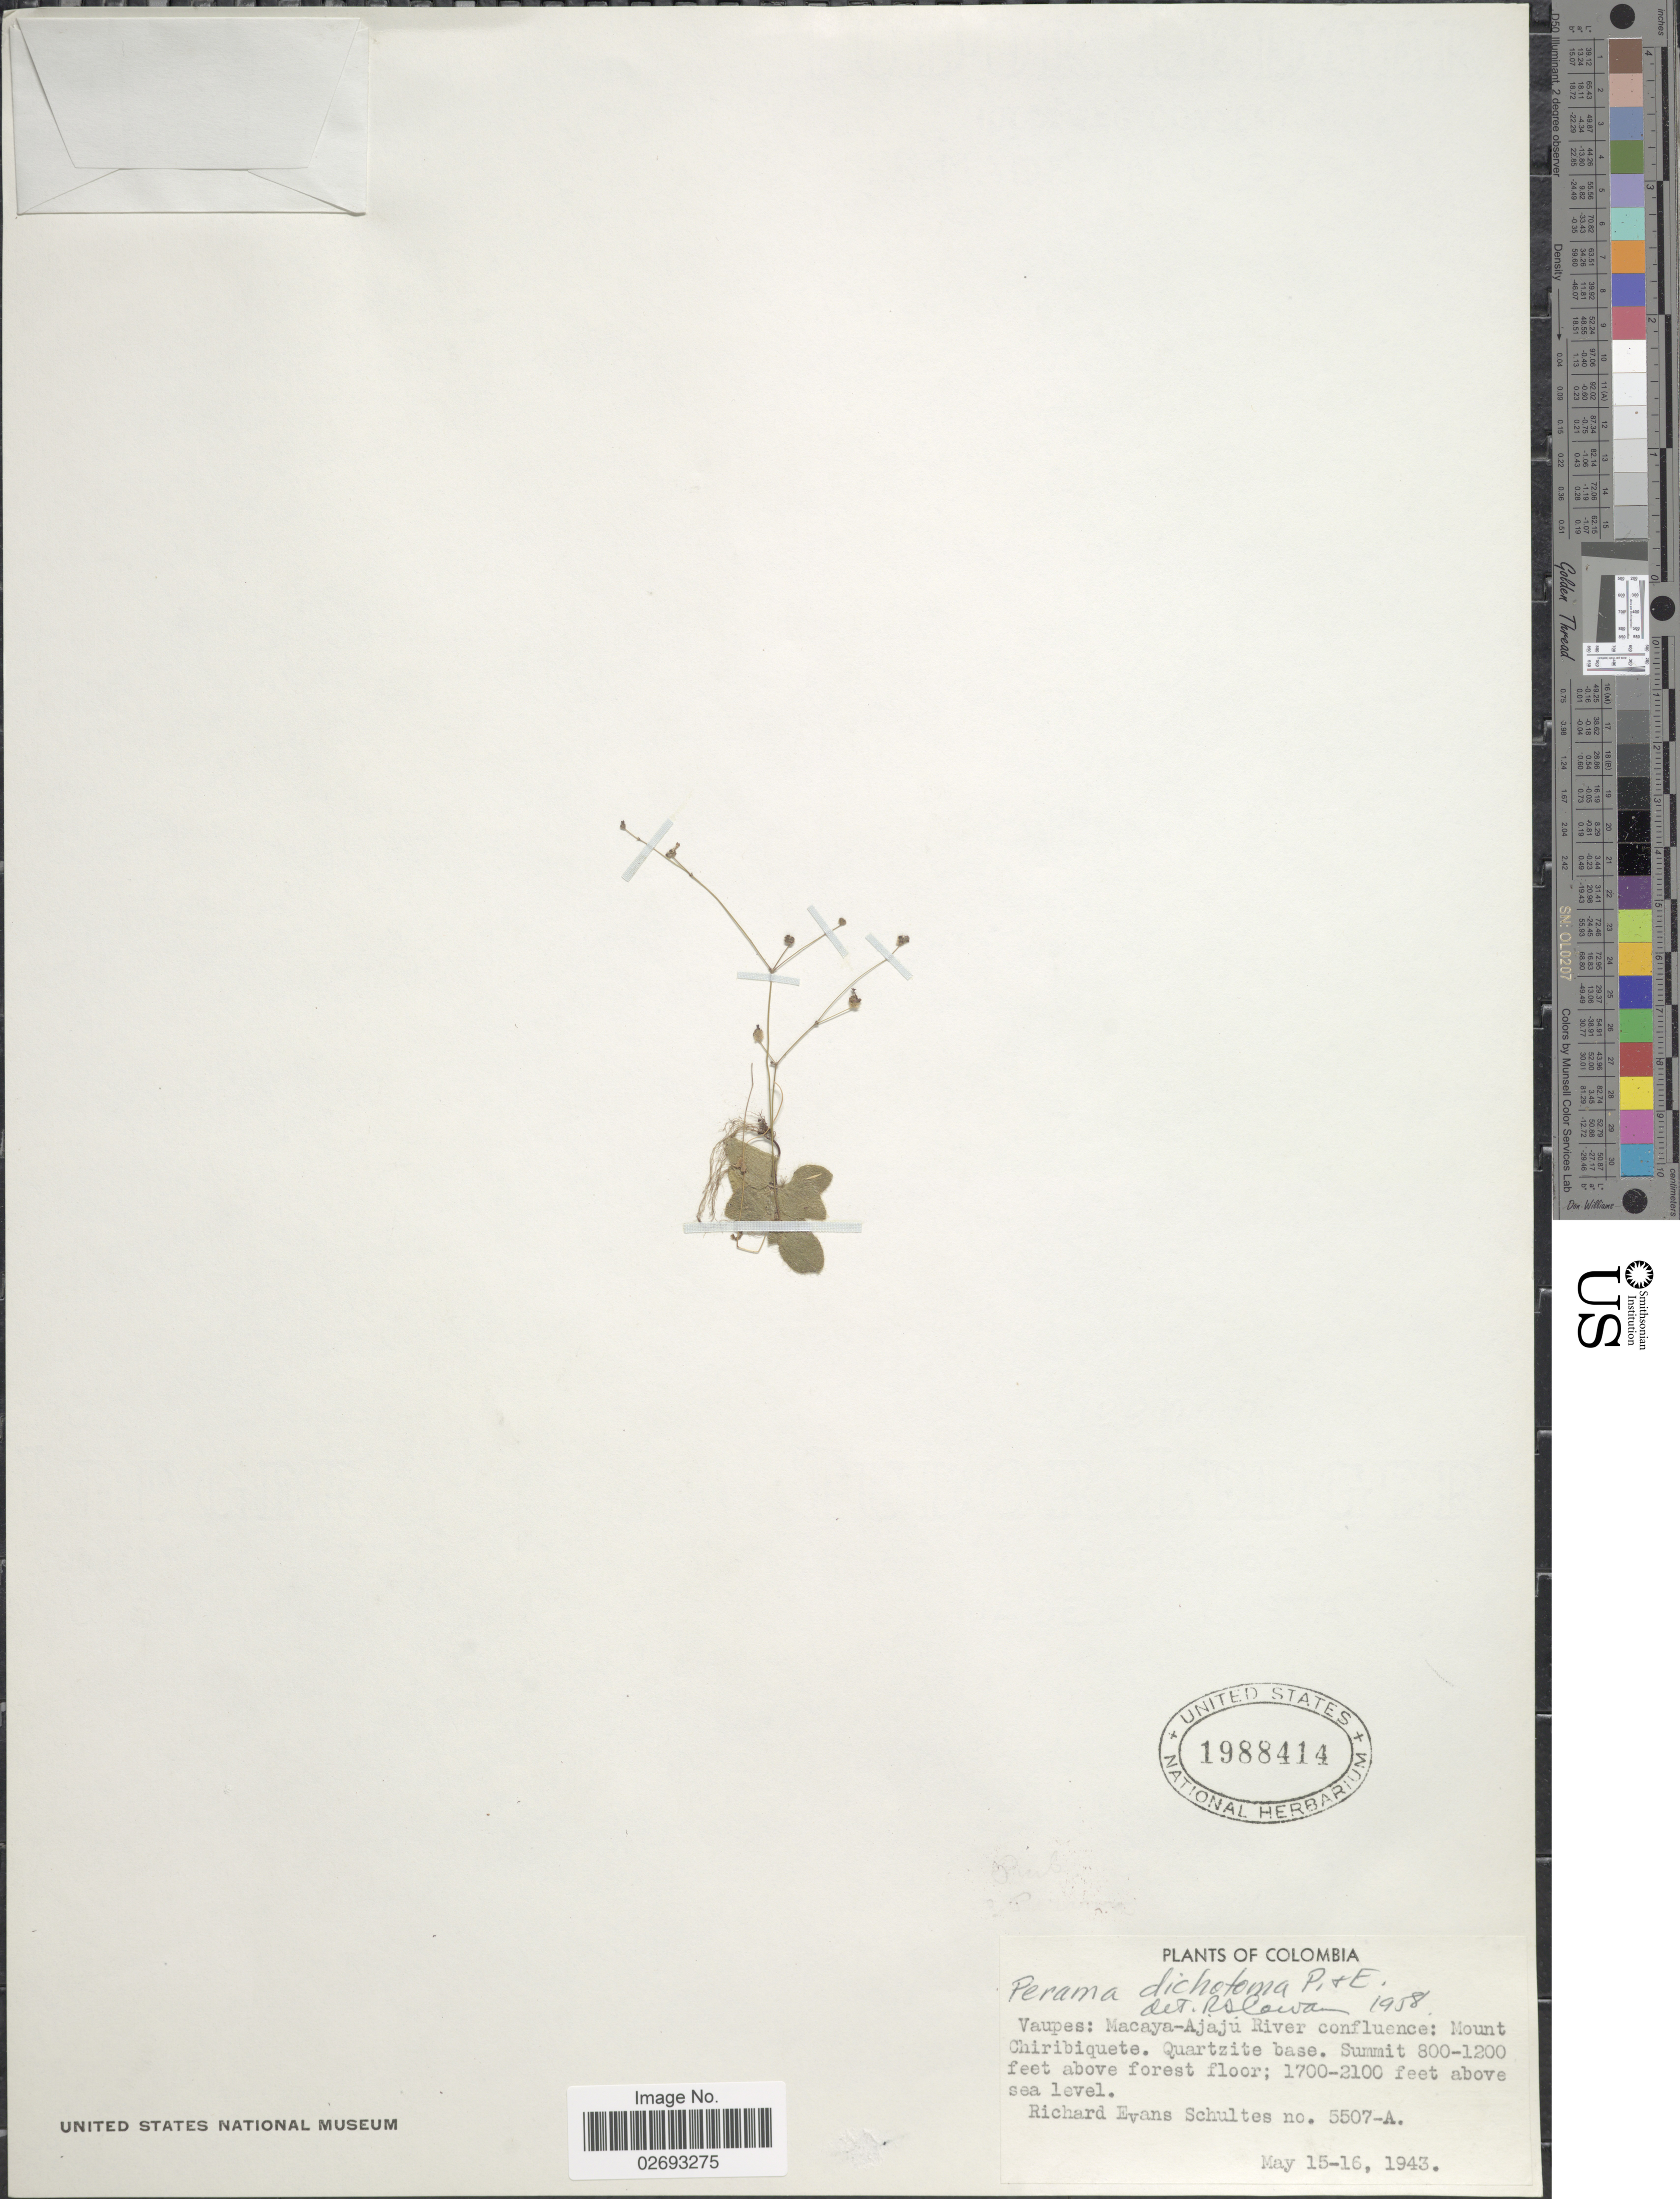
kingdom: Plantae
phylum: Tracheophyta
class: Magnoliopsida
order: Gentianales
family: Rubiaceae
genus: Perama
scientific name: Perama dichotoma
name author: Poepp.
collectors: R. E. Schultes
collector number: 5507-A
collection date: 1943-05-15/1943-05-16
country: Colombia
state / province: Vaupés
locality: Macaya-Ajaju River confluence: Mount Chiribiquete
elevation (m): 244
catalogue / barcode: US 1988414